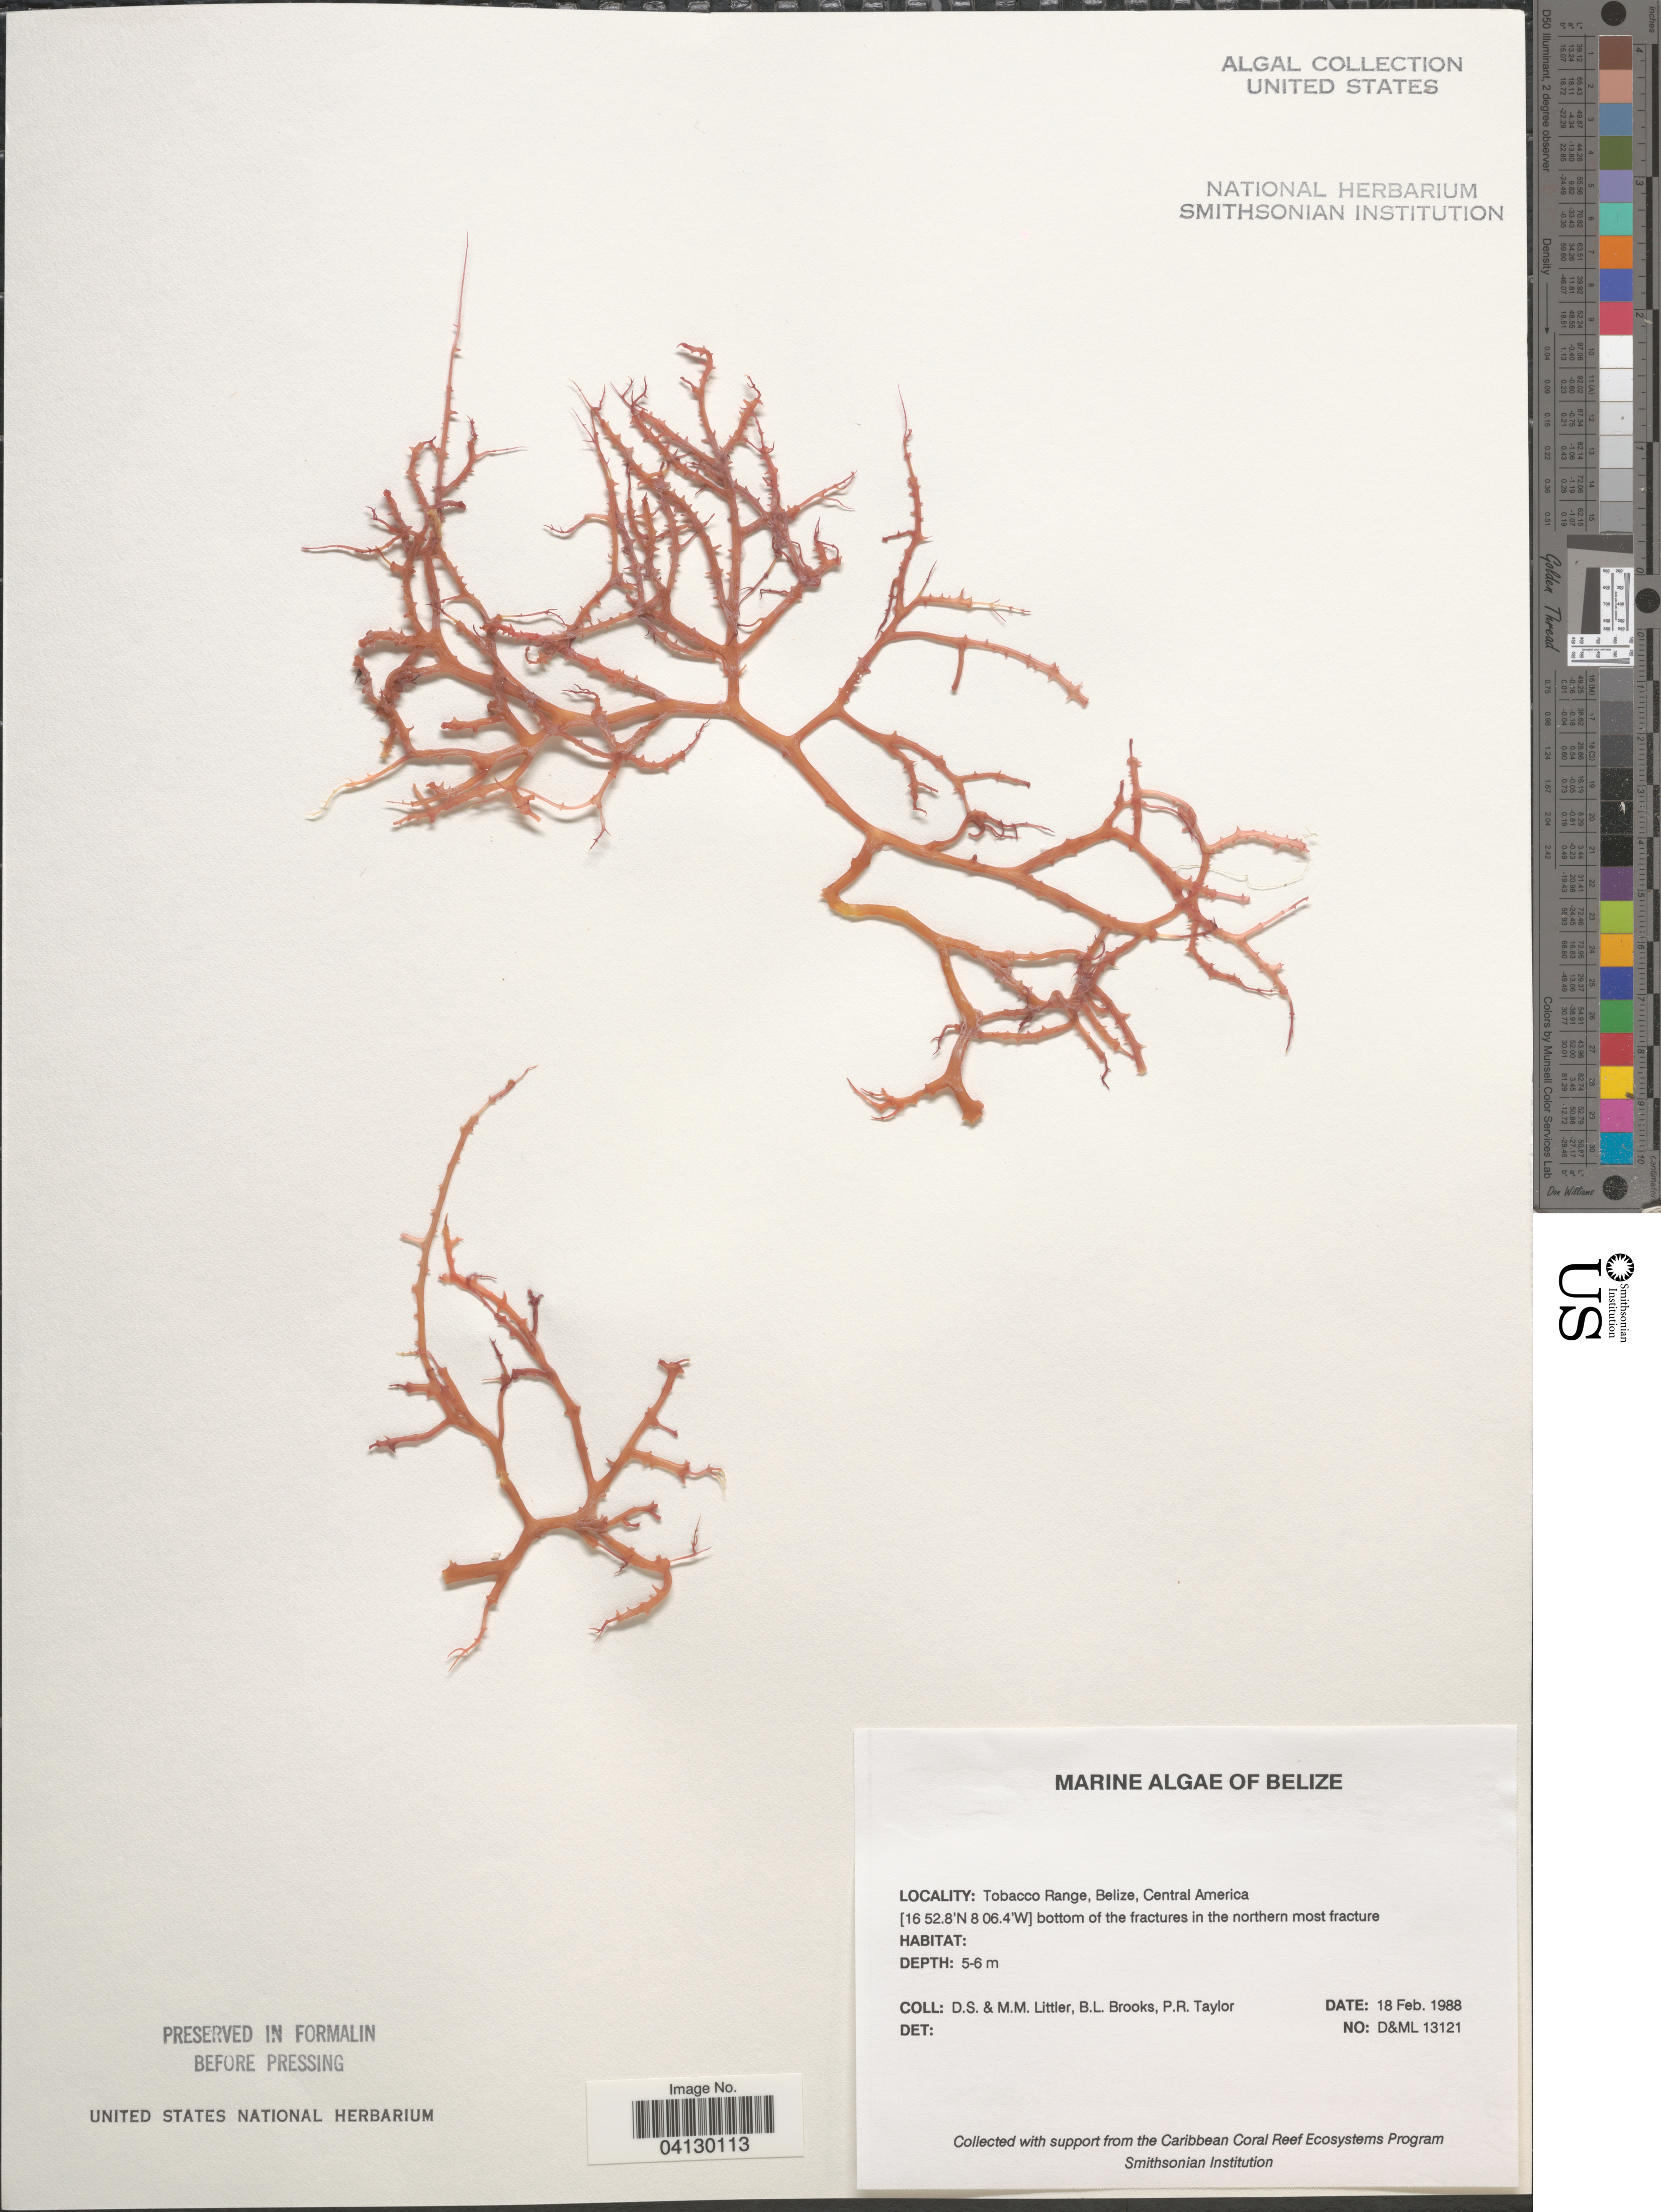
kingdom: Plantae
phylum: Rhodophyta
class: Florideophyceae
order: Corallinales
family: Corallinaceae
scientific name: Crustose Coralline Algae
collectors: D. S. Littler, B. Brooks & P. R. Taylor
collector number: D&ML 13121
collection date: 1988-02-18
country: Belize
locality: Tobacco Range. Bottom of the fractures in the northern most fracture.